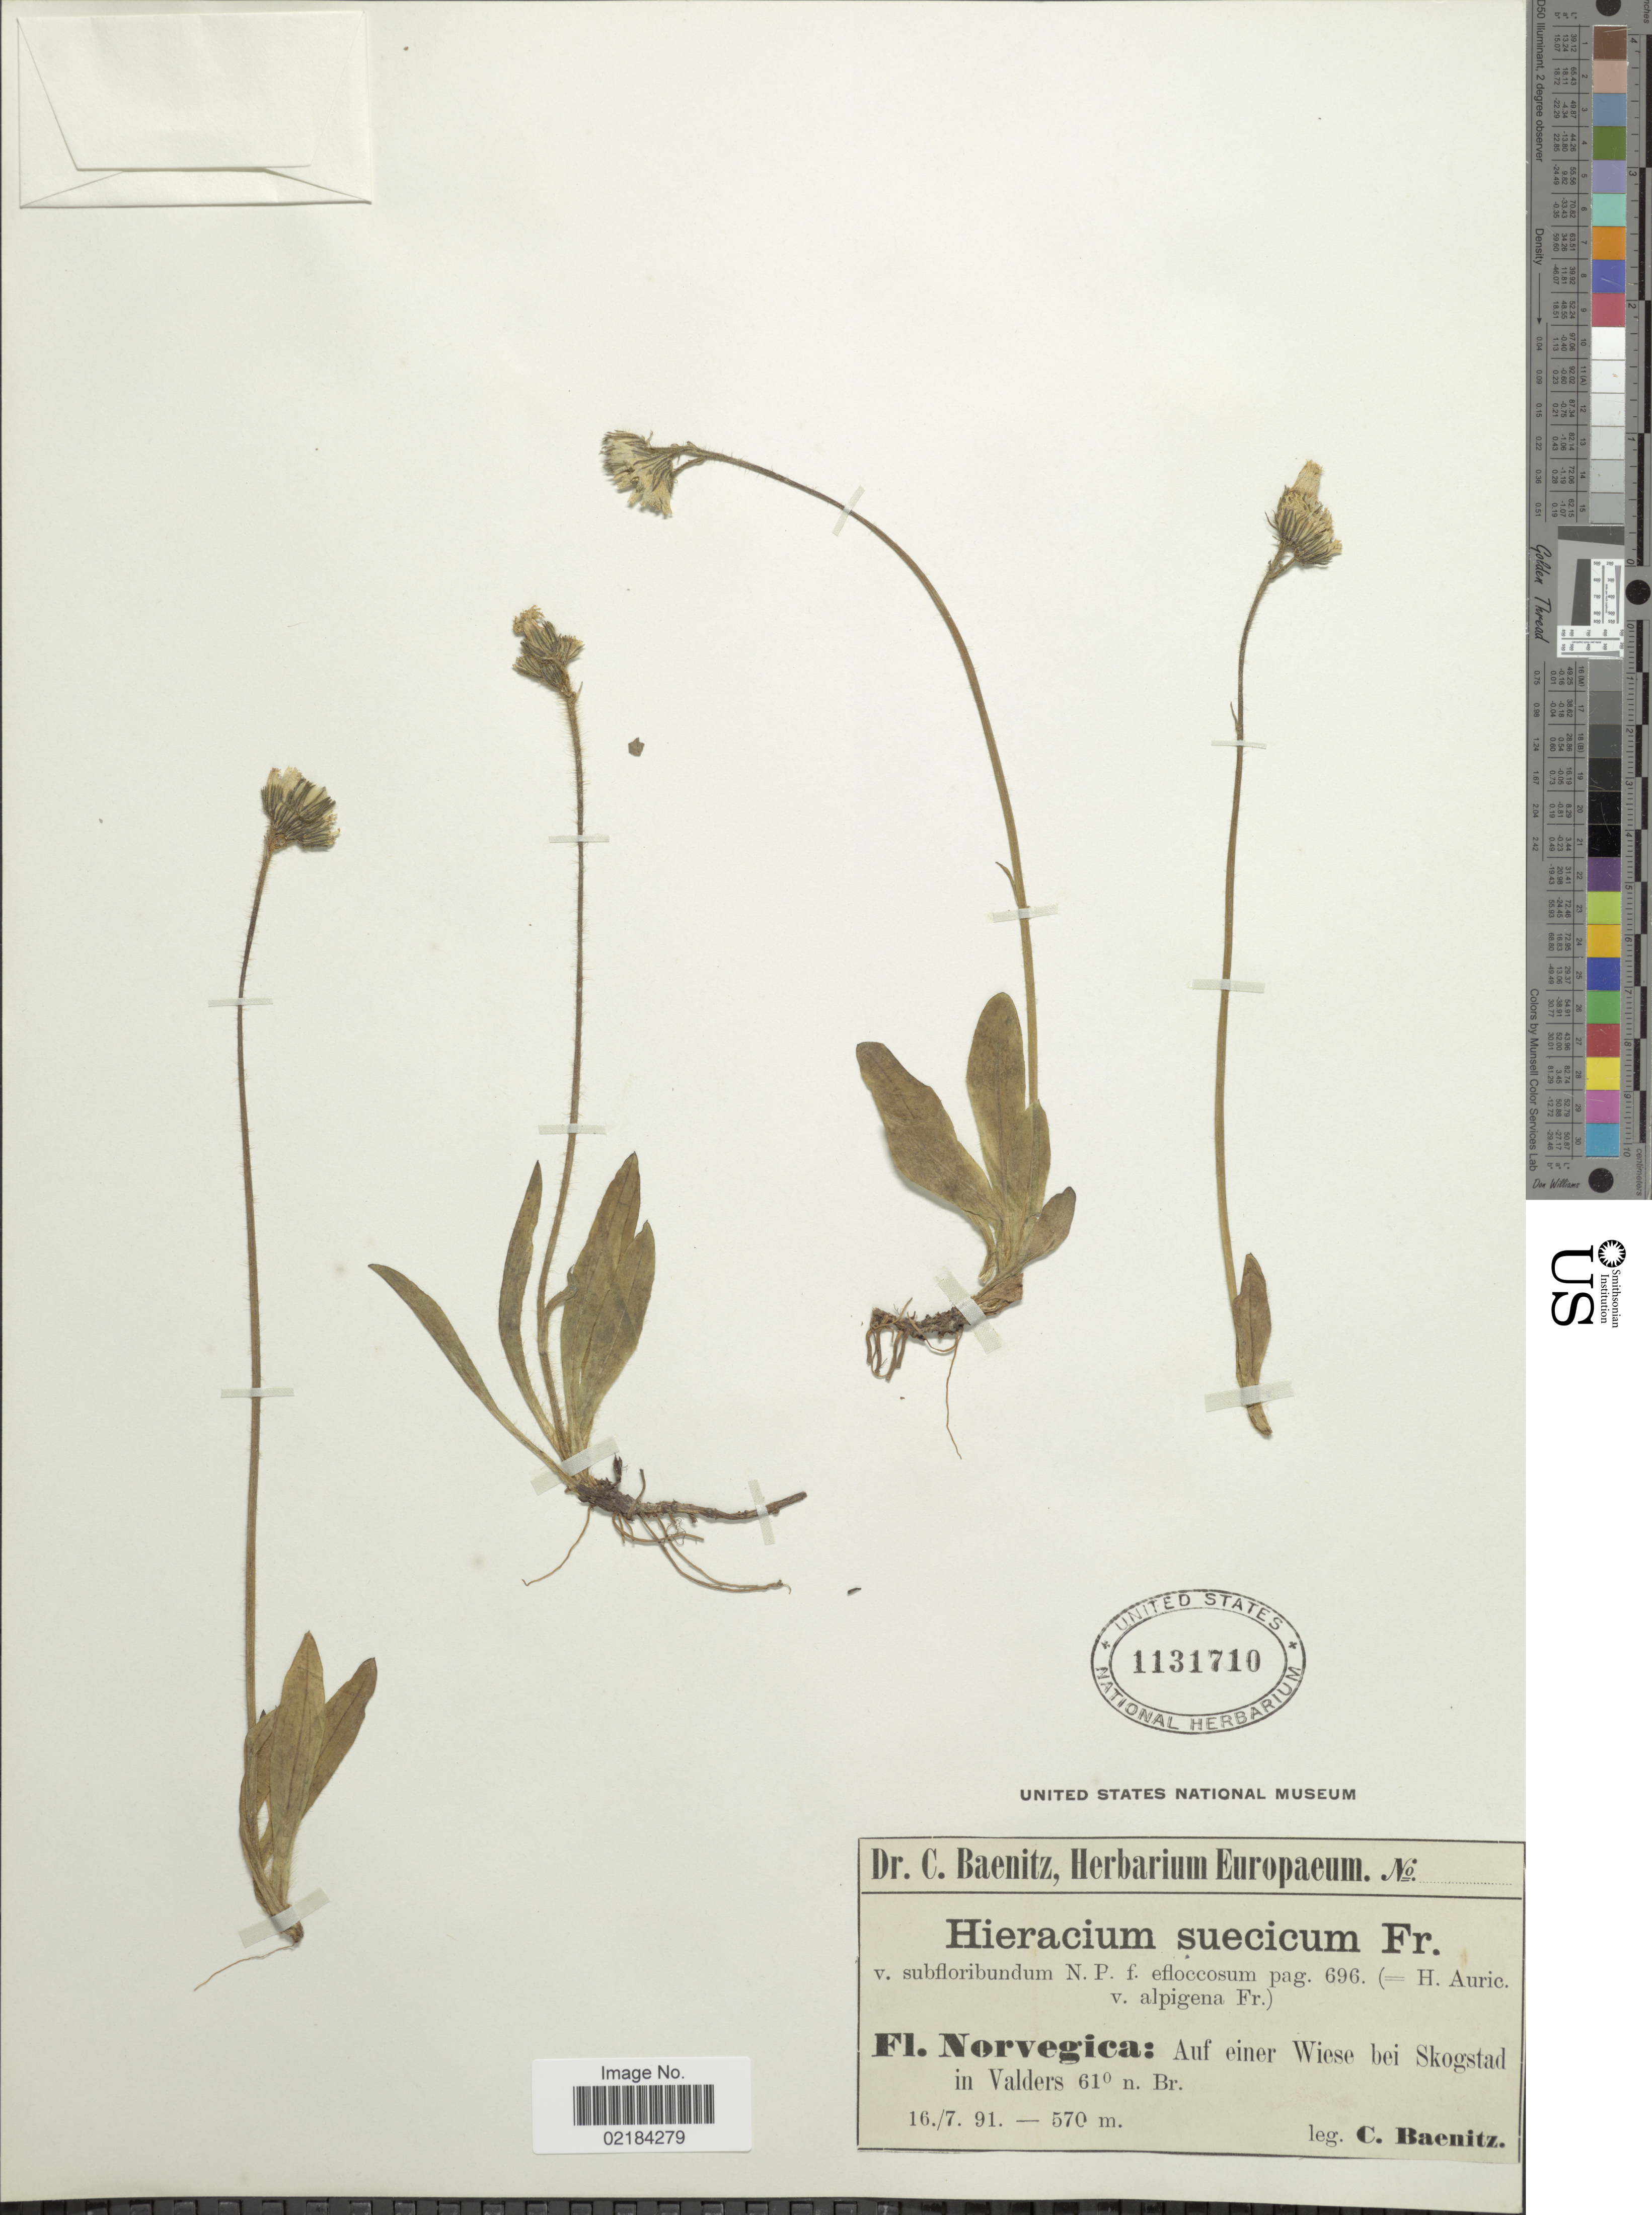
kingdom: Plantae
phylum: Tracheophyta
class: Magnoliopsida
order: Asterales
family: Asteraceae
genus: Pilosella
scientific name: Pilosella dubia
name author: (L.) F.W. Schultz & Sch. Bip.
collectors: C. G. Baenitz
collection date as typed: Transcribed d/m/y: 16/7/91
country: Norway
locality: Norvegica: Auf einer Wiese bei Skogstad in Valders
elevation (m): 570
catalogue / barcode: US 1131710